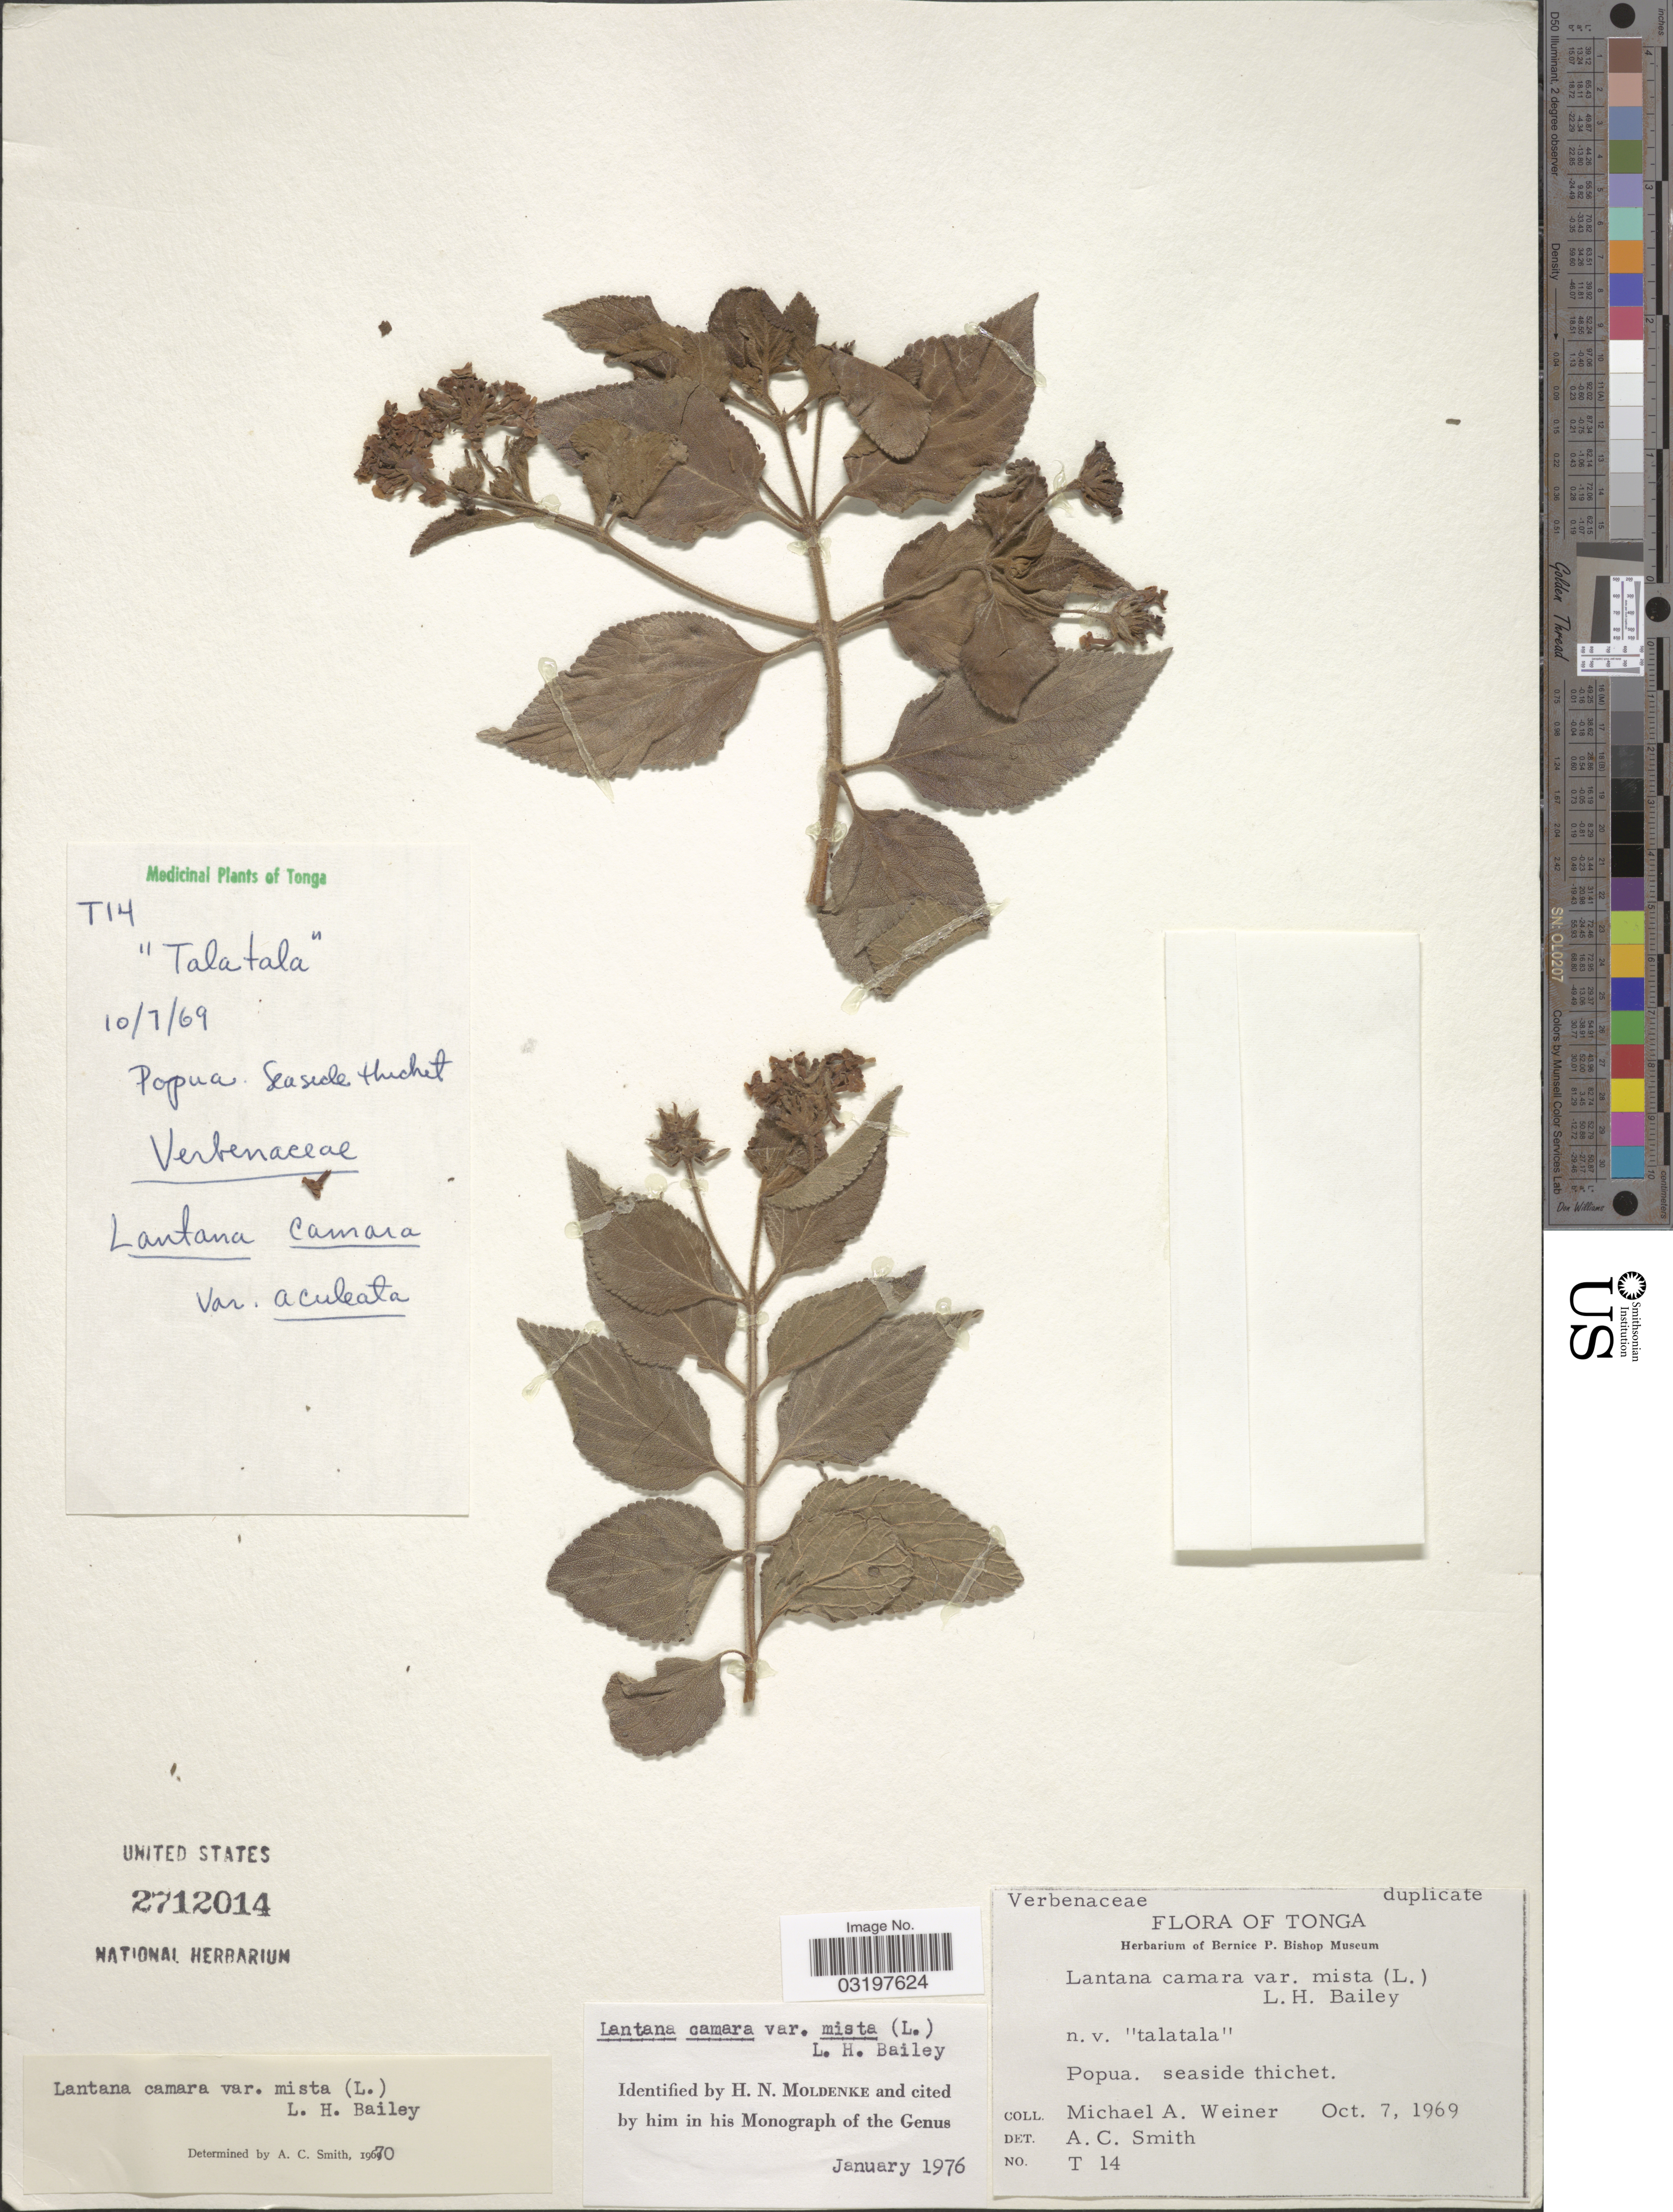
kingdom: Plantae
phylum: Tracheophyta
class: Magnoliopsida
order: Lamiales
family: Verbenaceae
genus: Lantana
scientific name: Lantana camara var. mista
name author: (L.) L.H. Bailey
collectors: M. Weiner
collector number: T14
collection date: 1969-10-07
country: Tonga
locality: Popua. seaside thicket.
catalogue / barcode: US 2712014